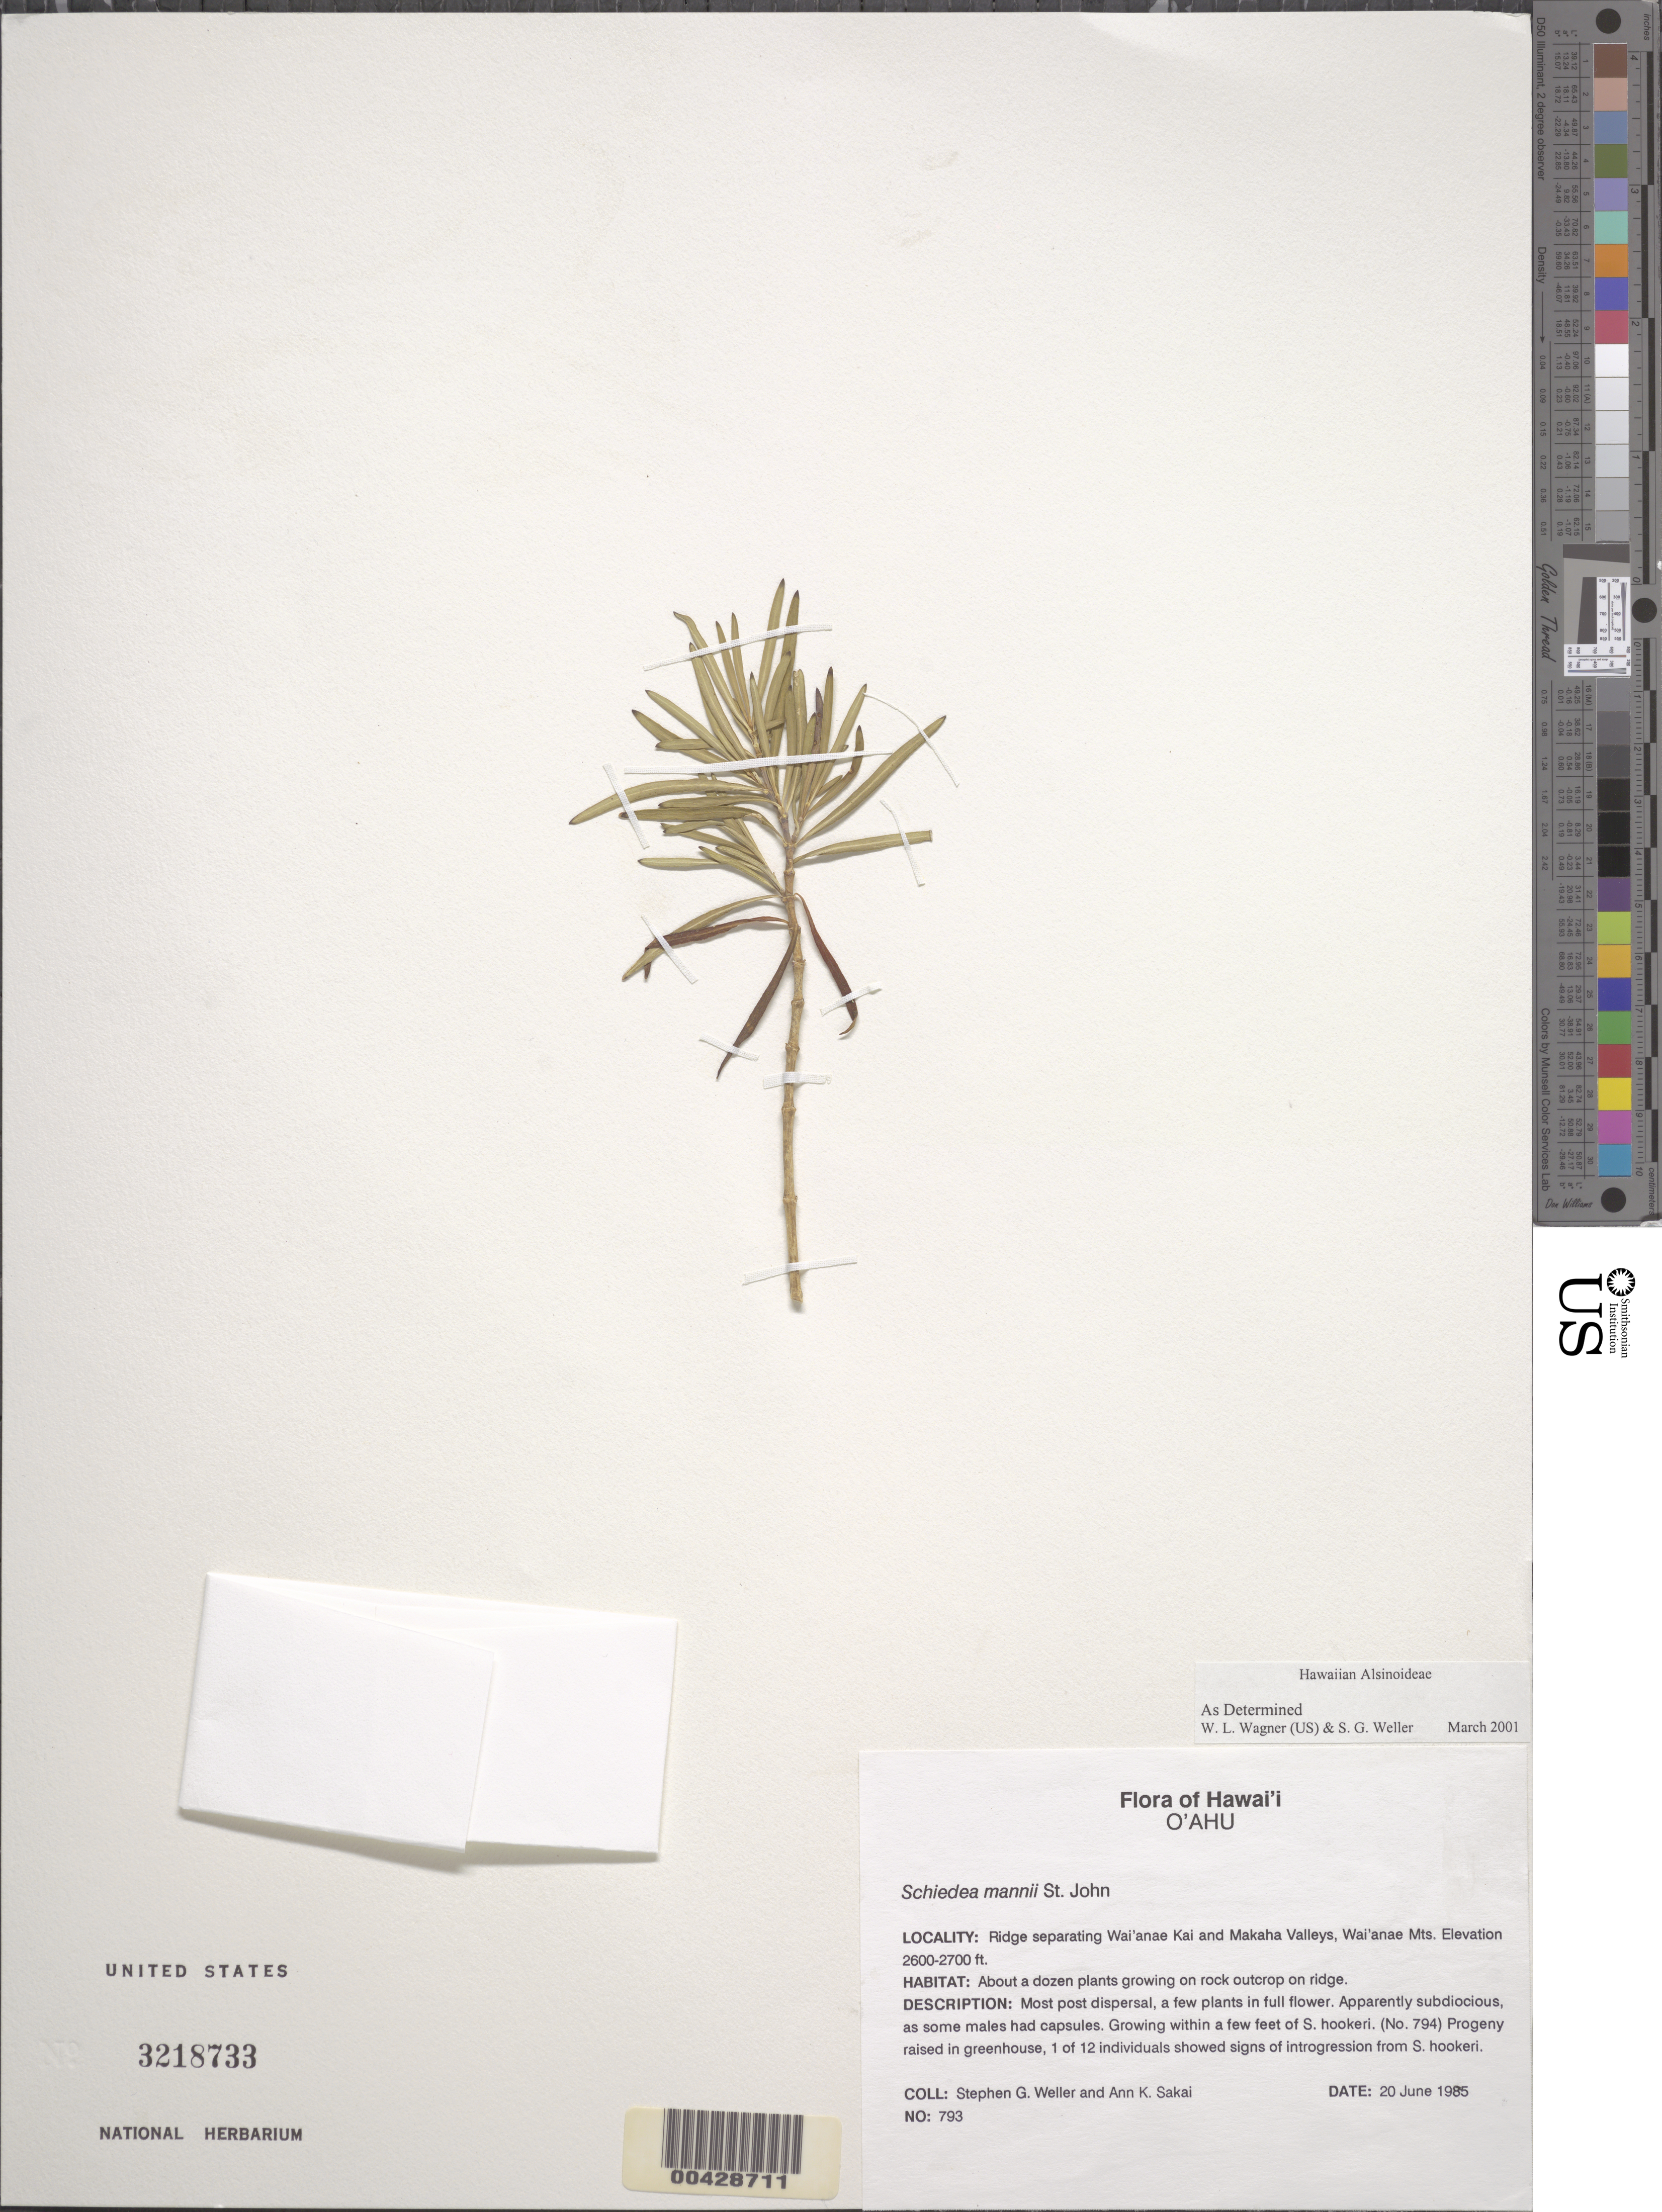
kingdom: Plantae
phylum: Tracheophyta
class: Magnoliopsida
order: Caryophyllales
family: Caryophyllaceae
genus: Schiedea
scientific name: Schiedea mannii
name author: H. St. John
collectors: S. G. Weller & A. Sakai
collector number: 793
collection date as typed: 20 Jun 1985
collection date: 1985-06-20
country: United States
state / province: Hawaii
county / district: Honolulu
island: Oahu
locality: Ridge separating Wai'anae Kai & Makaha Valleys, Wai'anae Mtns.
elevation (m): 792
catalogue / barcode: US 3218733